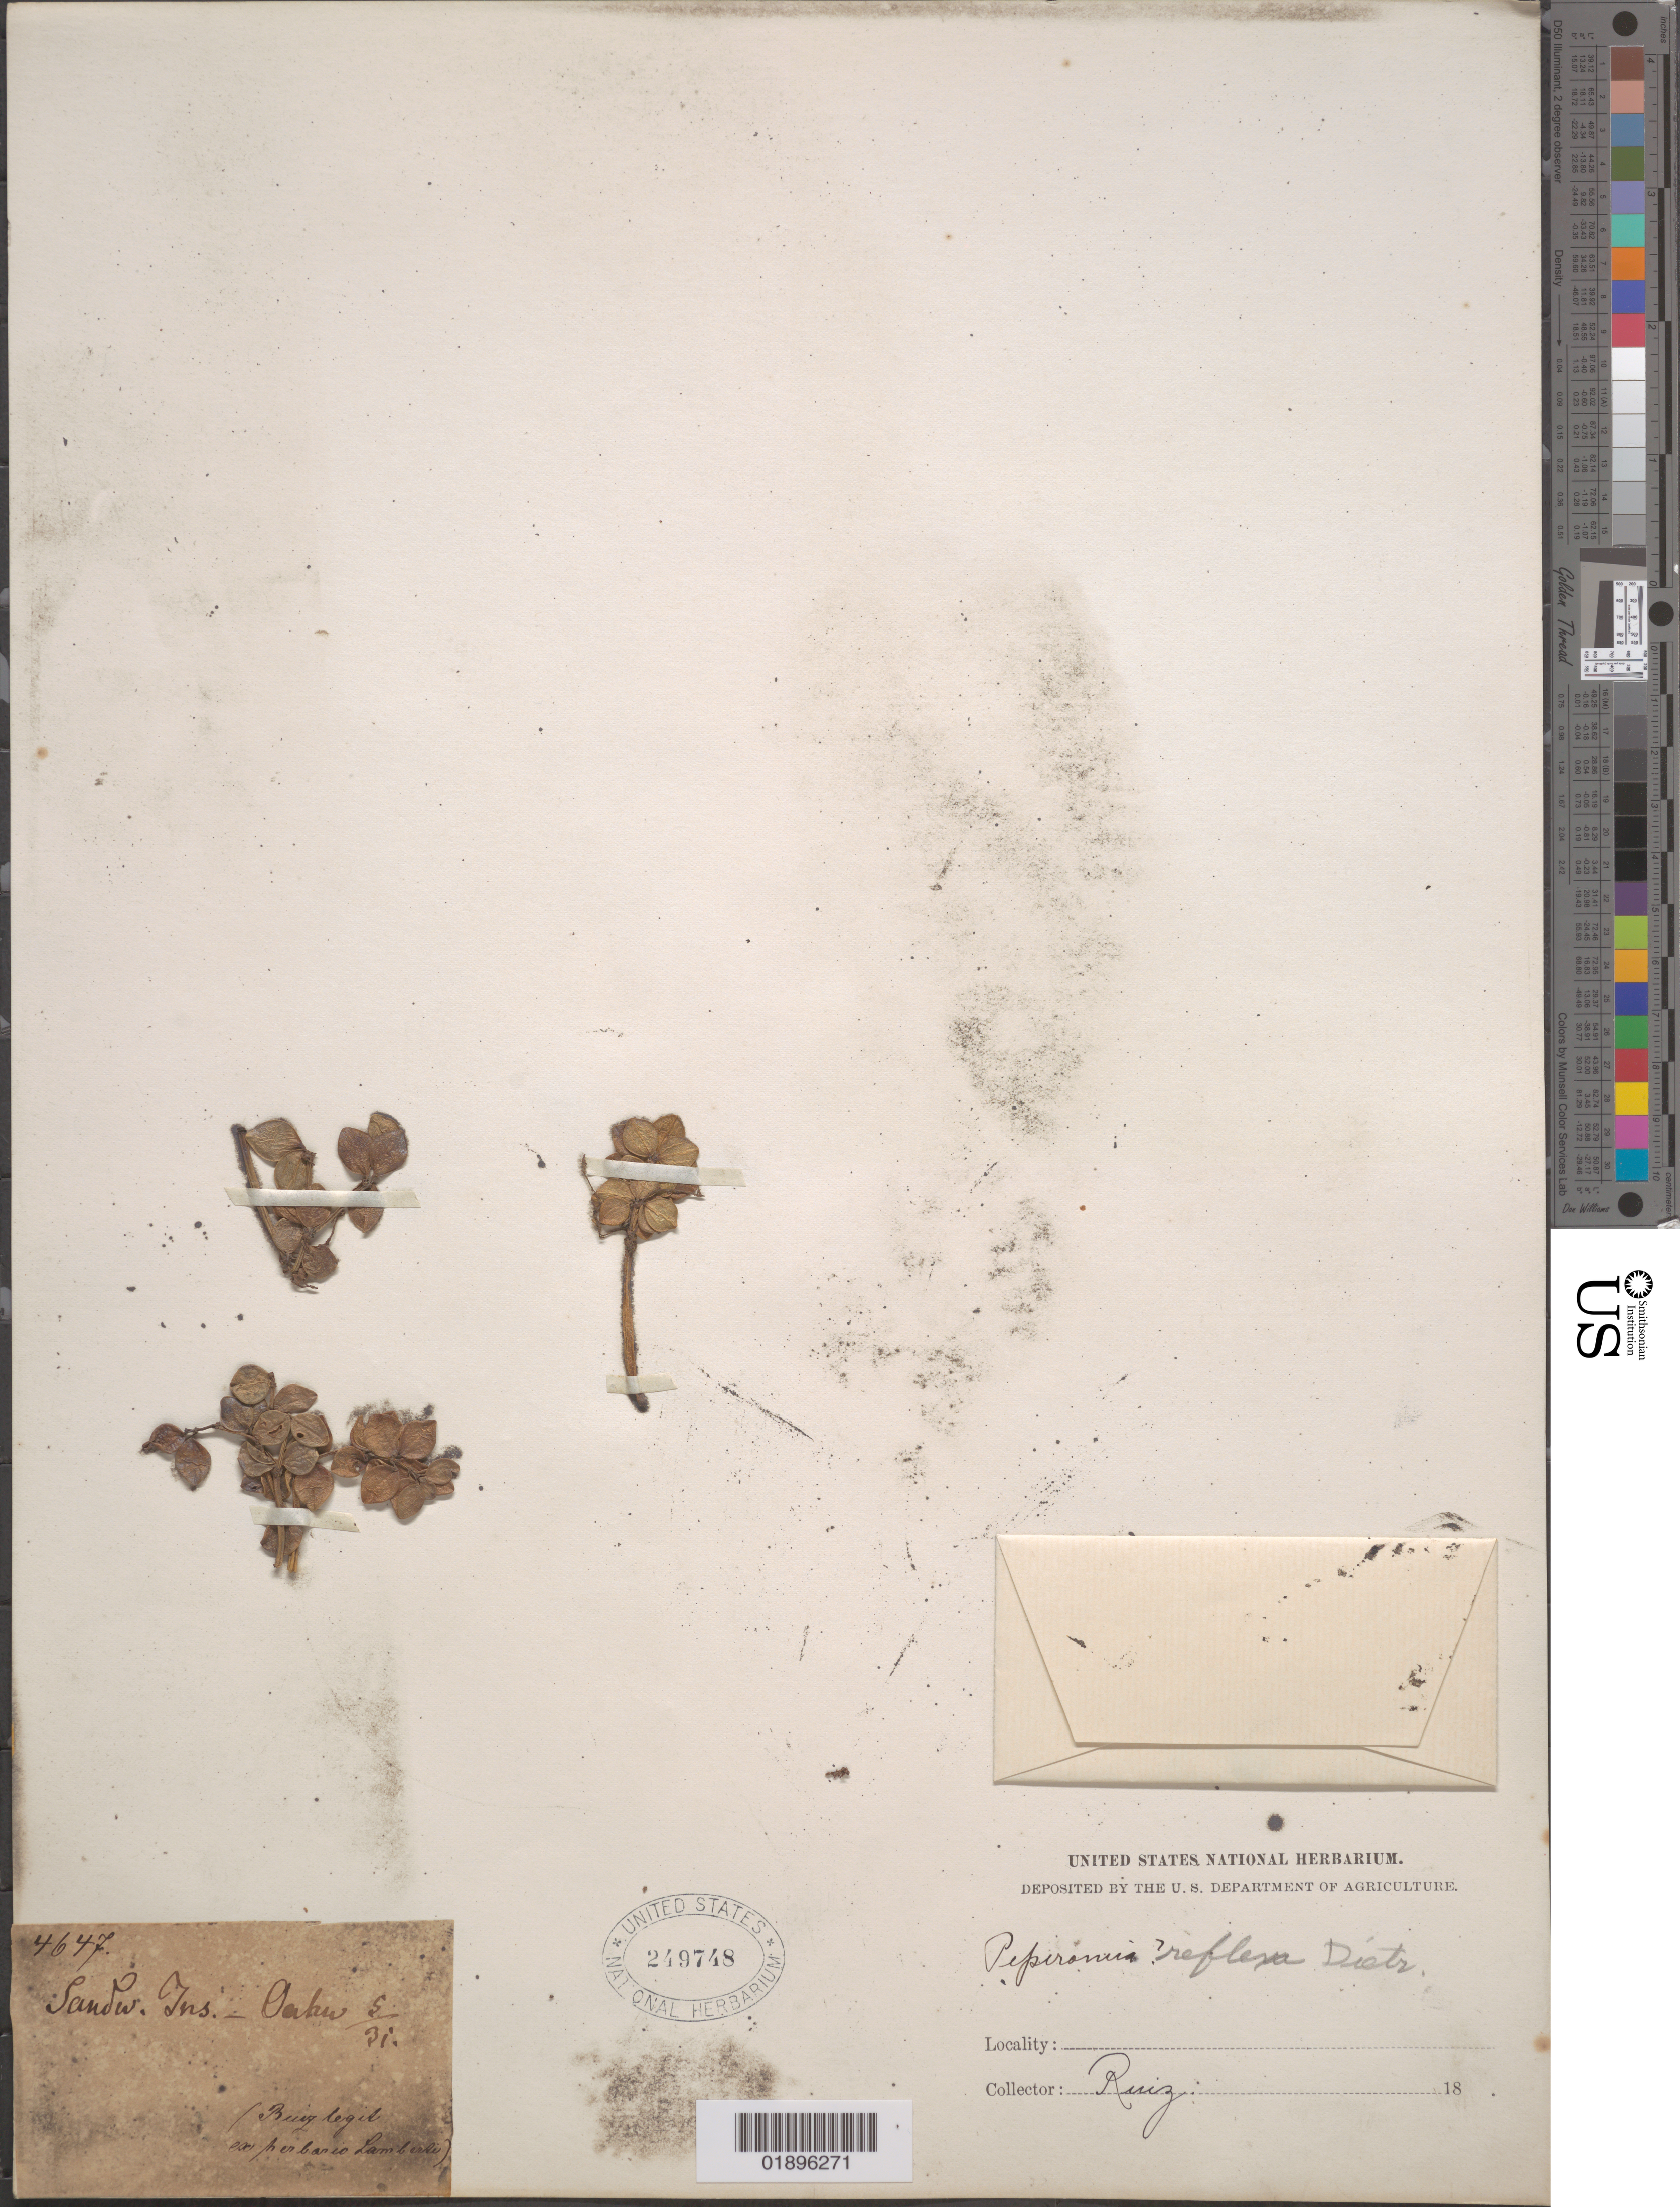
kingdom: Plantae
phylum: Tracheophyta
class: Magnoliopsida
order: Piperales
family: Piperaceae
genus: Peperomia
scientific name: Peperomia trichopus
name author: Trel. in J.F. Macbr.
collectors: H. Ruiz López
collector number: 4647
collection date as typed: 18--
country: United States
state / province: Hawaii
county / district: Honolulu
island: Oahu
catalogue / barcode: US 249748